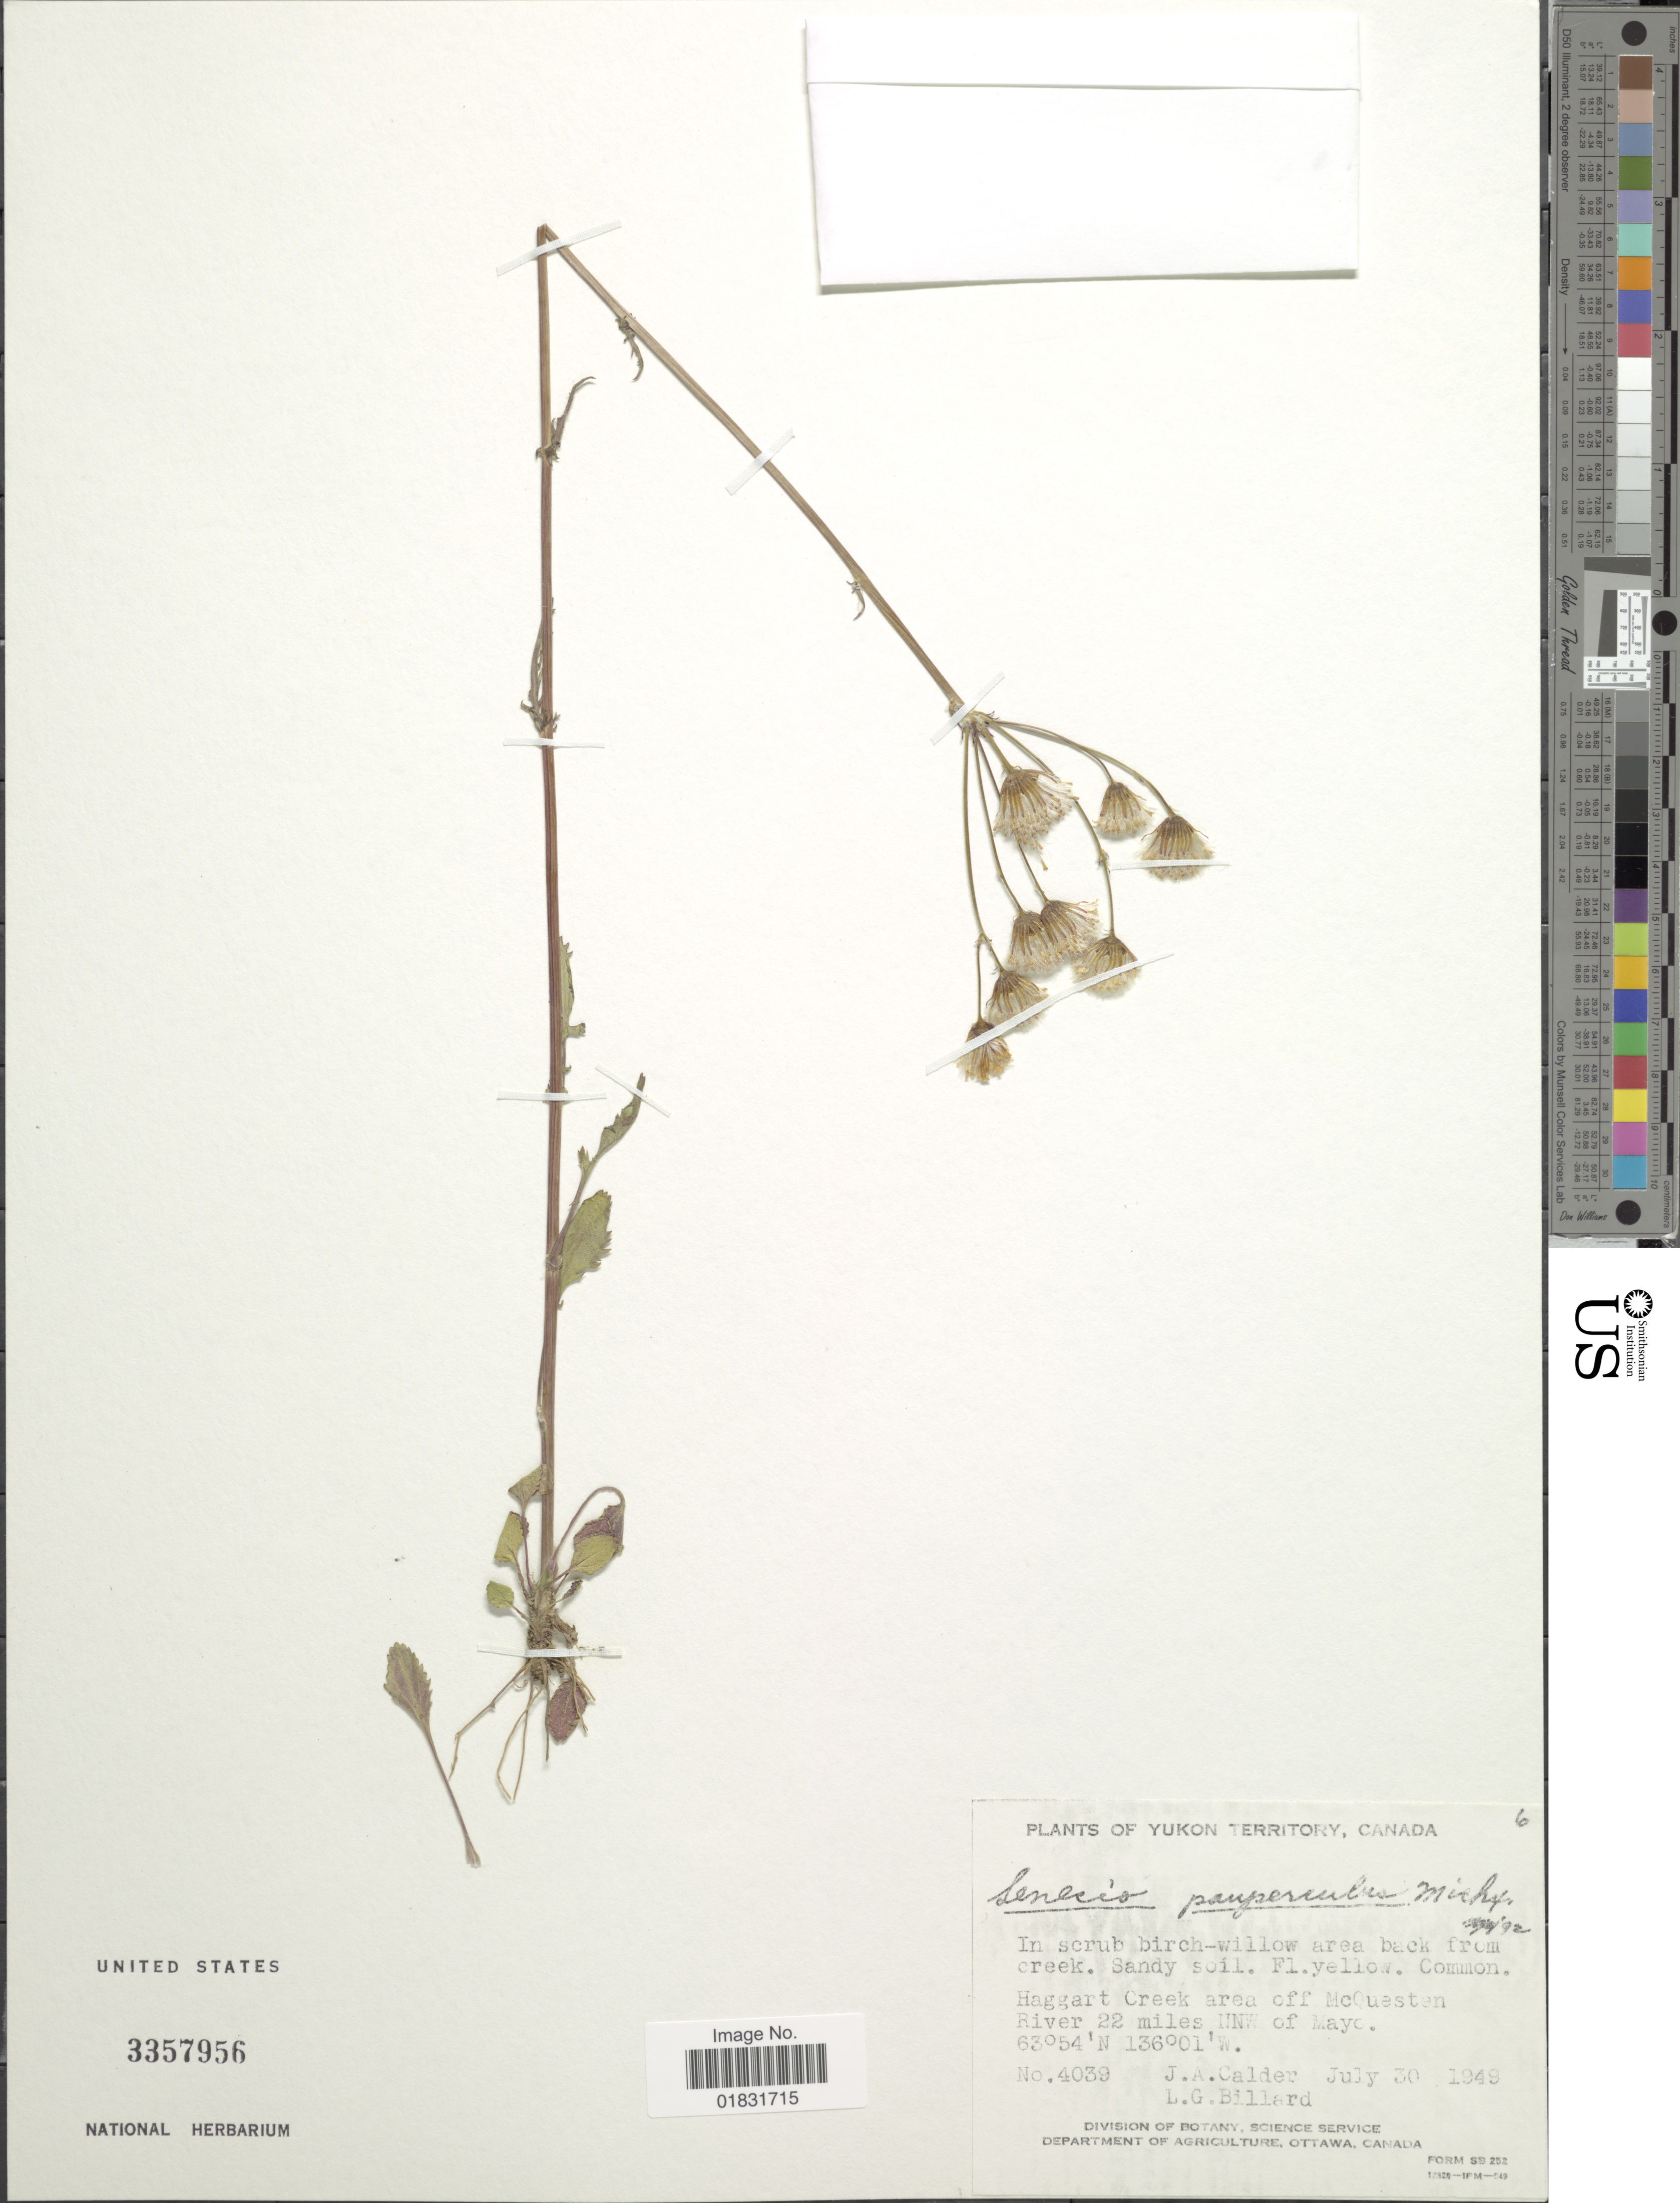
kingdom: Plantae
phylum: Tracheophyta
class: Magnoliopsida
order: Asterales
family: Asteraceae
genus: Packera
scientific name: Packera paupercula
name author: (Michx.) Á. Löve & D. Löve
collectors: J. A. Calder & L. Billard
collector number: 4039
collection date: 1949-07-30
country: Canada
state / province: Yukon Territory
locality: Haggart Creek area off McQuesten River, 22 miles NNW of Mayo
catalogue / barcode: US 3357956